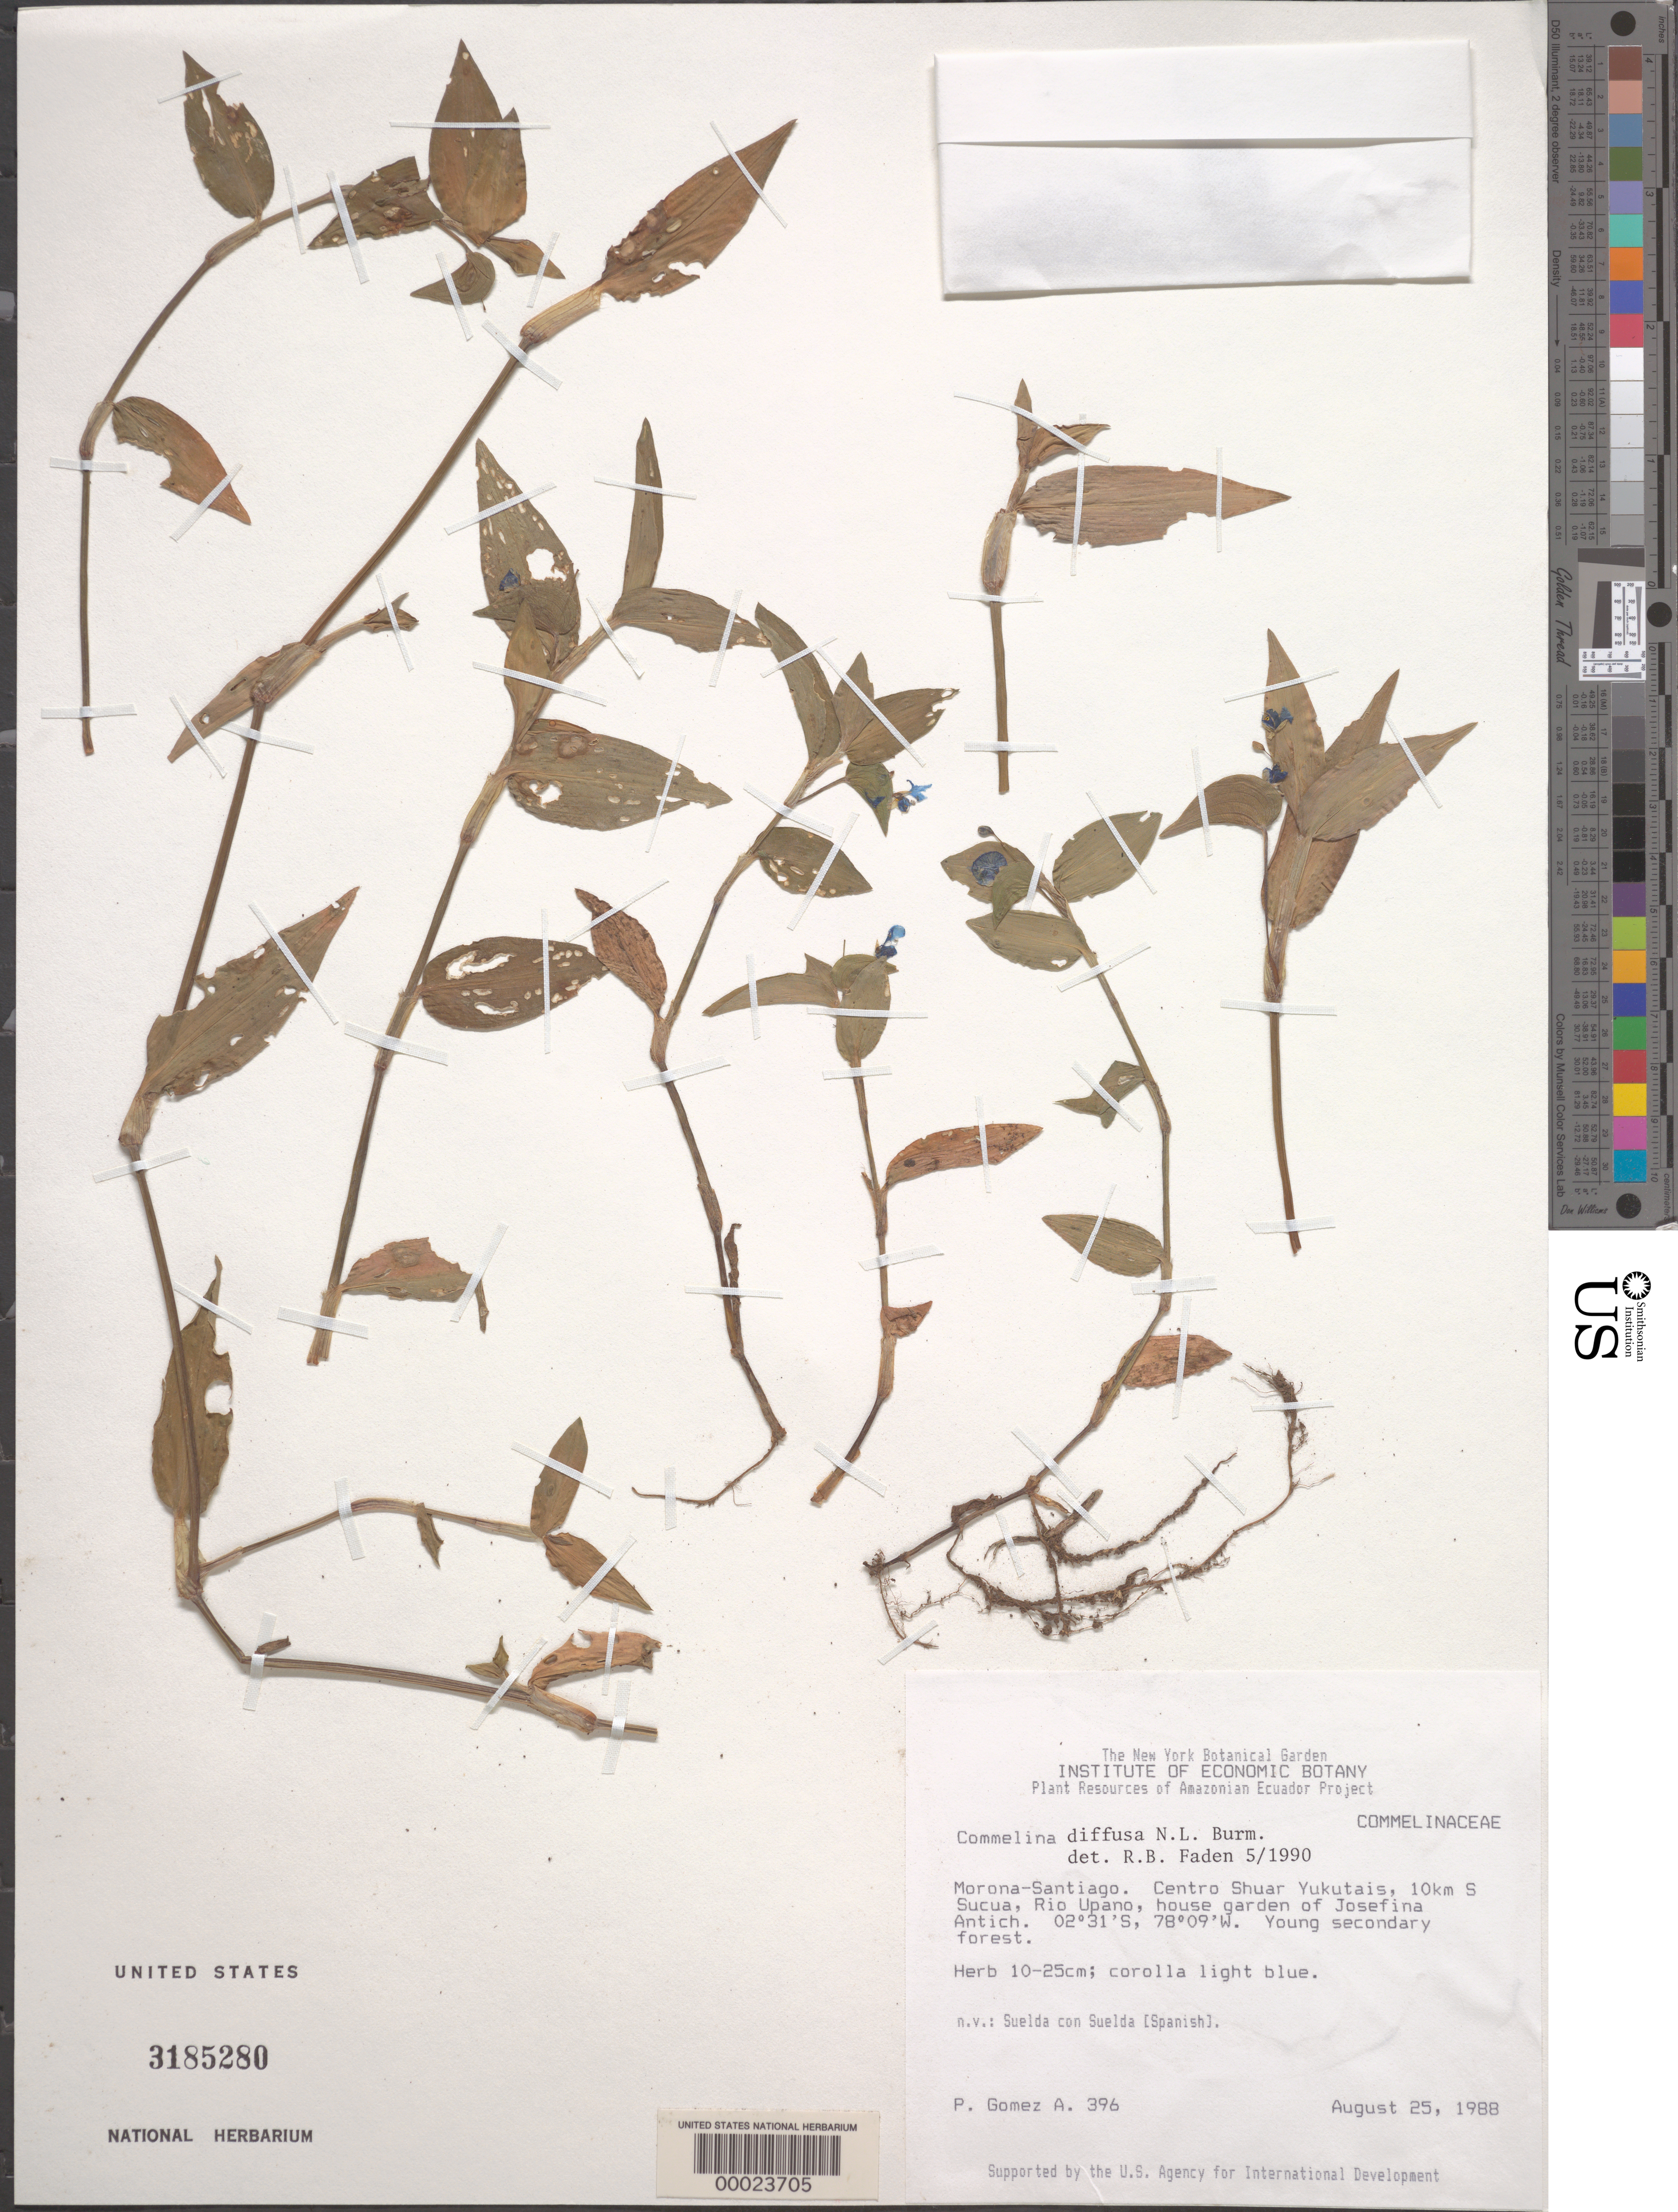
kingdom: Plantae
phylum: Tracheophyta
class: Liliopsida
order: Commelinales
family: Commelinaceae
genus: Commelina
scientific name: Commelina diffusa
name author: Burm. f.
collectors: P. Gómez A.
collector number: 396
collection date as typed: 25 Aug 1988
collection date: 1988-08-25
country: Ecuador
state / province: Morona-Santiago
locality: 10 km S of sucua, Rio upano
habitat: Young secondary forest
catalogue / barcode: US 3185280